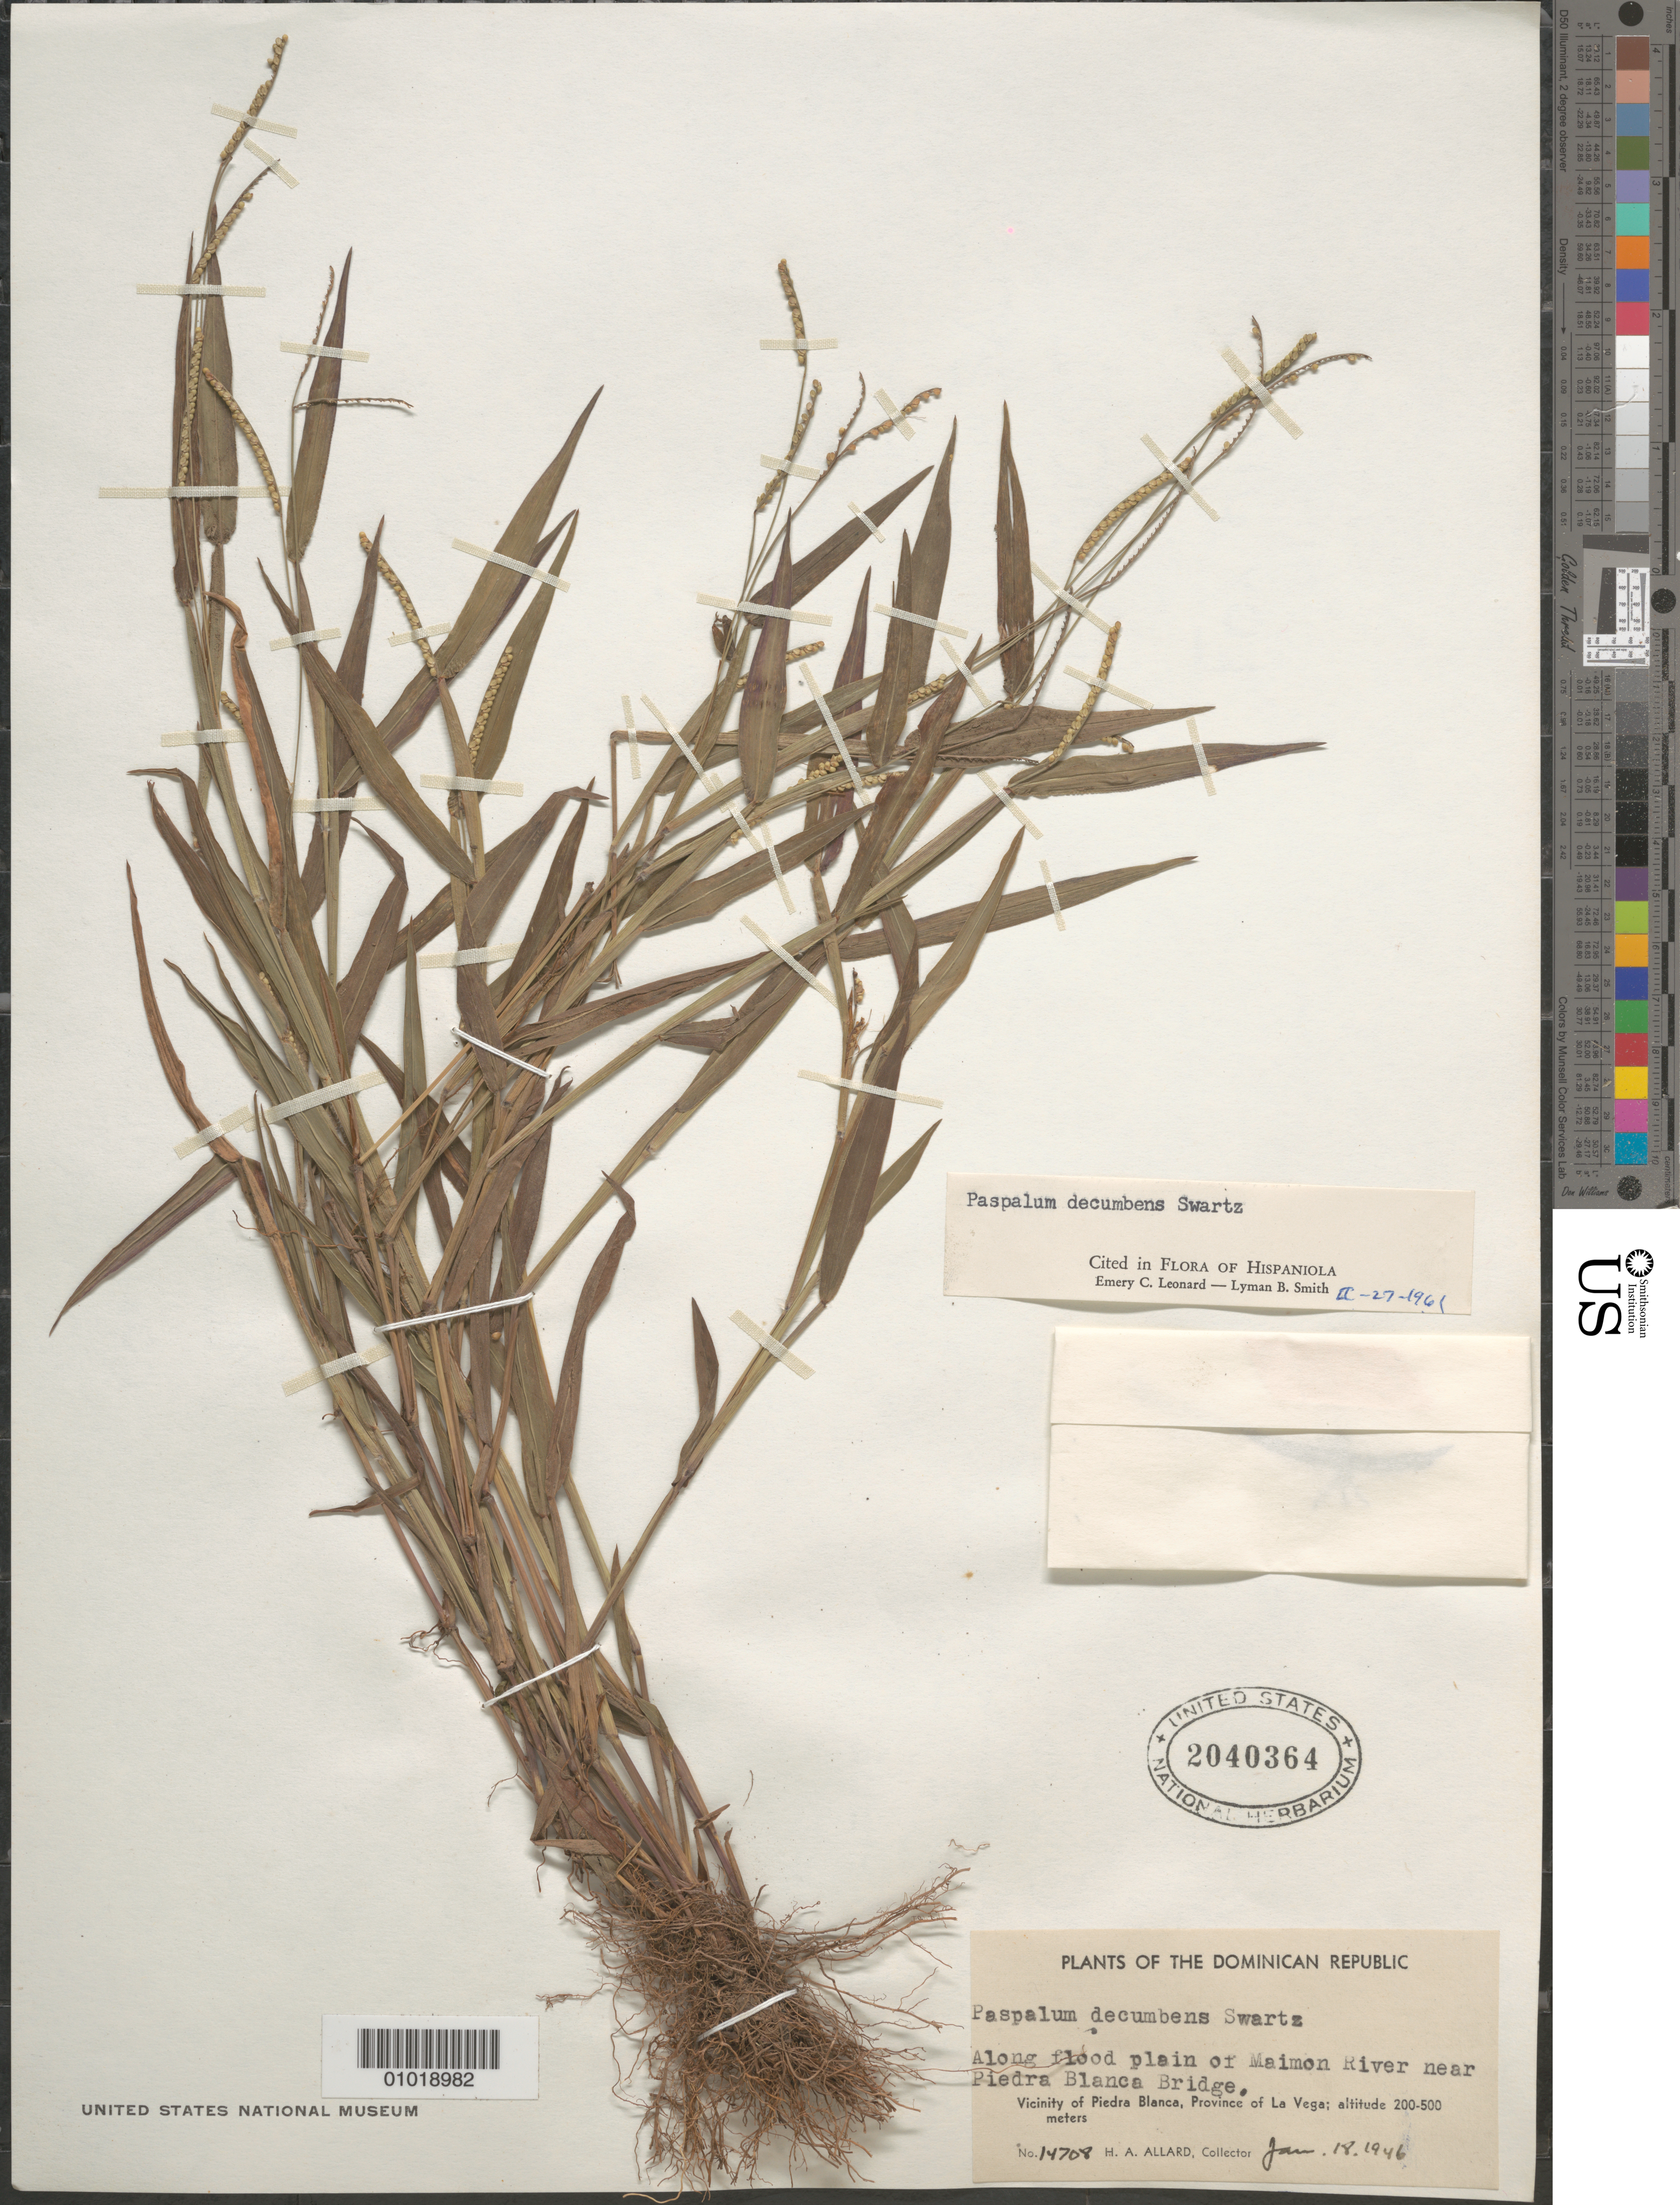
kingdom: Plantae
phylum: Tracheophyta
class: Liliopsida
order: Poales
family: Poaceae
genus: Paspalum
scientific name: Paspalum decumbens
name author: Sw.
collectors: H. A. Allard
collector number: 14708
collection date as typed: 18 Jan 1946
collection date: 1946-01-18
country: Dominican Republic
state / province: La Vega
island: Hispaniola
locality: Vic. of Piedra Blanca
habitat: along flood plain or river near bridge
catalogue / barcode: US 2040364